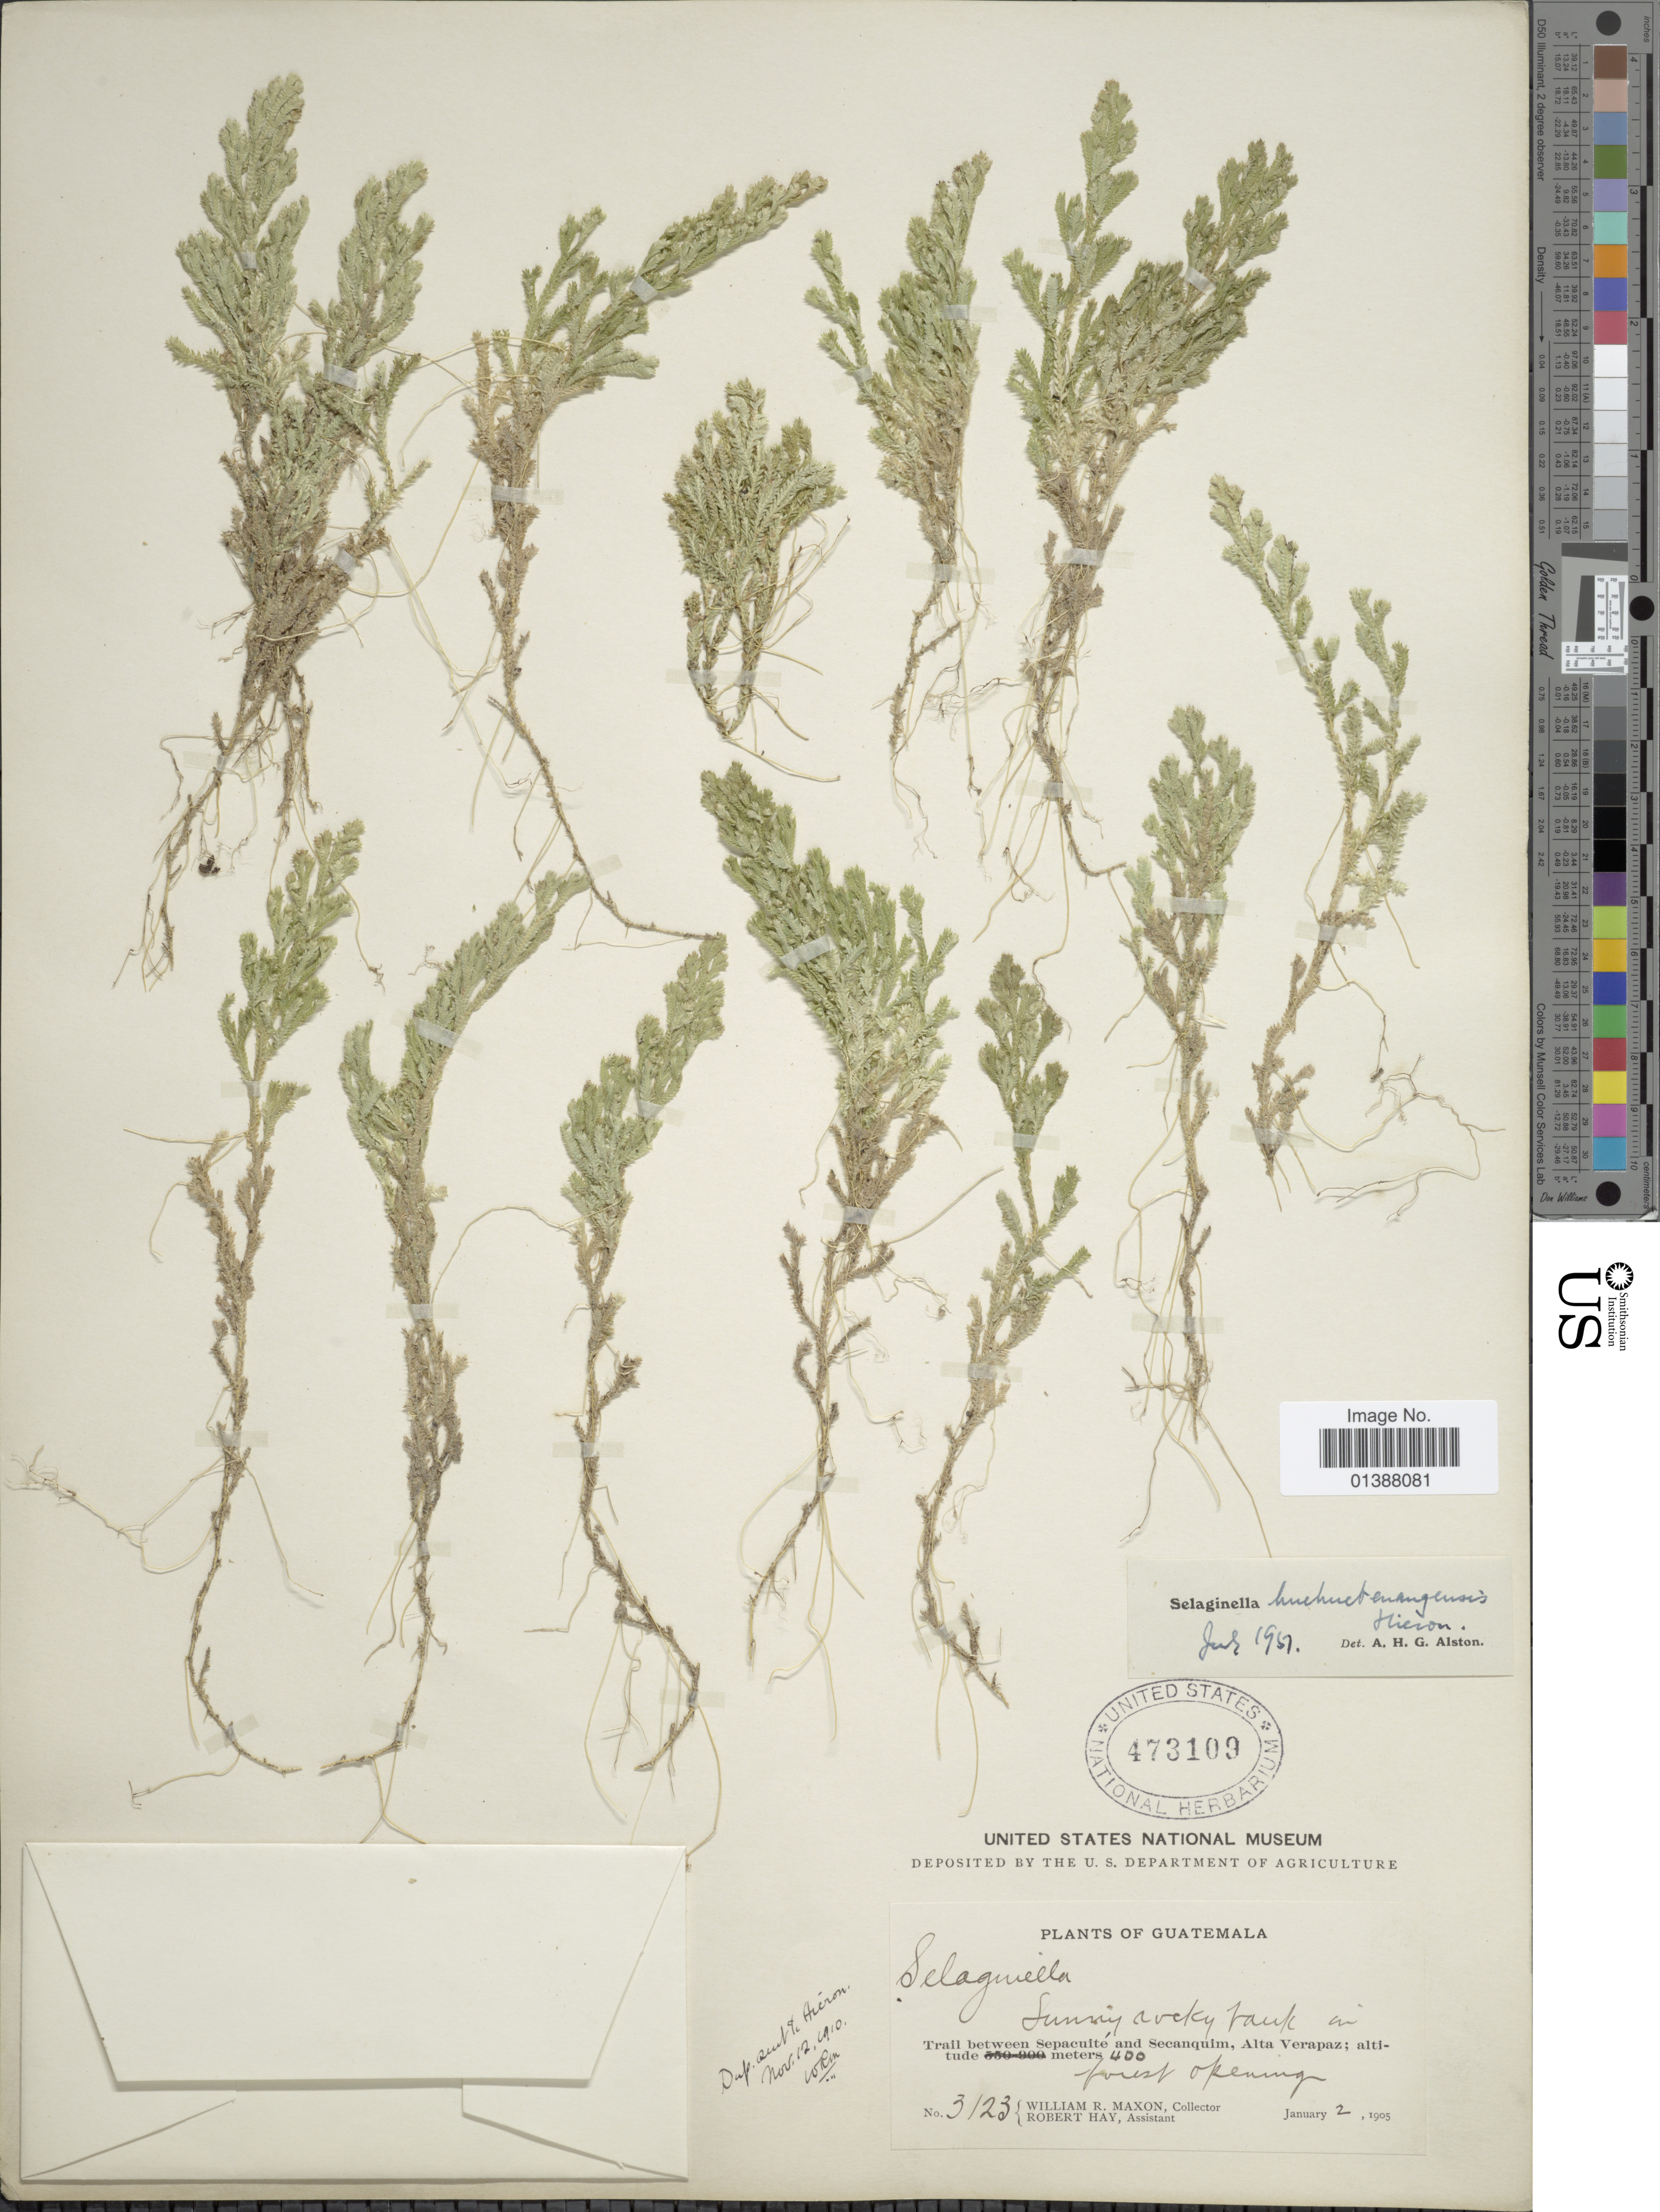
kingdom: Plantae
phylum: Tracheophyta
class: Lycopodiopsida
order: Selaginellales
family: Selaginellaceae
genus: Selaginella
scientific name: Selaginella huehuetenangensis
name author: Hieron.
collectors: W. R. Maxon & R. Hay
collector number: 3123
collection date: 1905-01-02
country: Guatemala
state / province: Izabal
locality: Trail between Sepacuité and Secanquim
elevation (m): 400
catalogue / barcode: US 473109